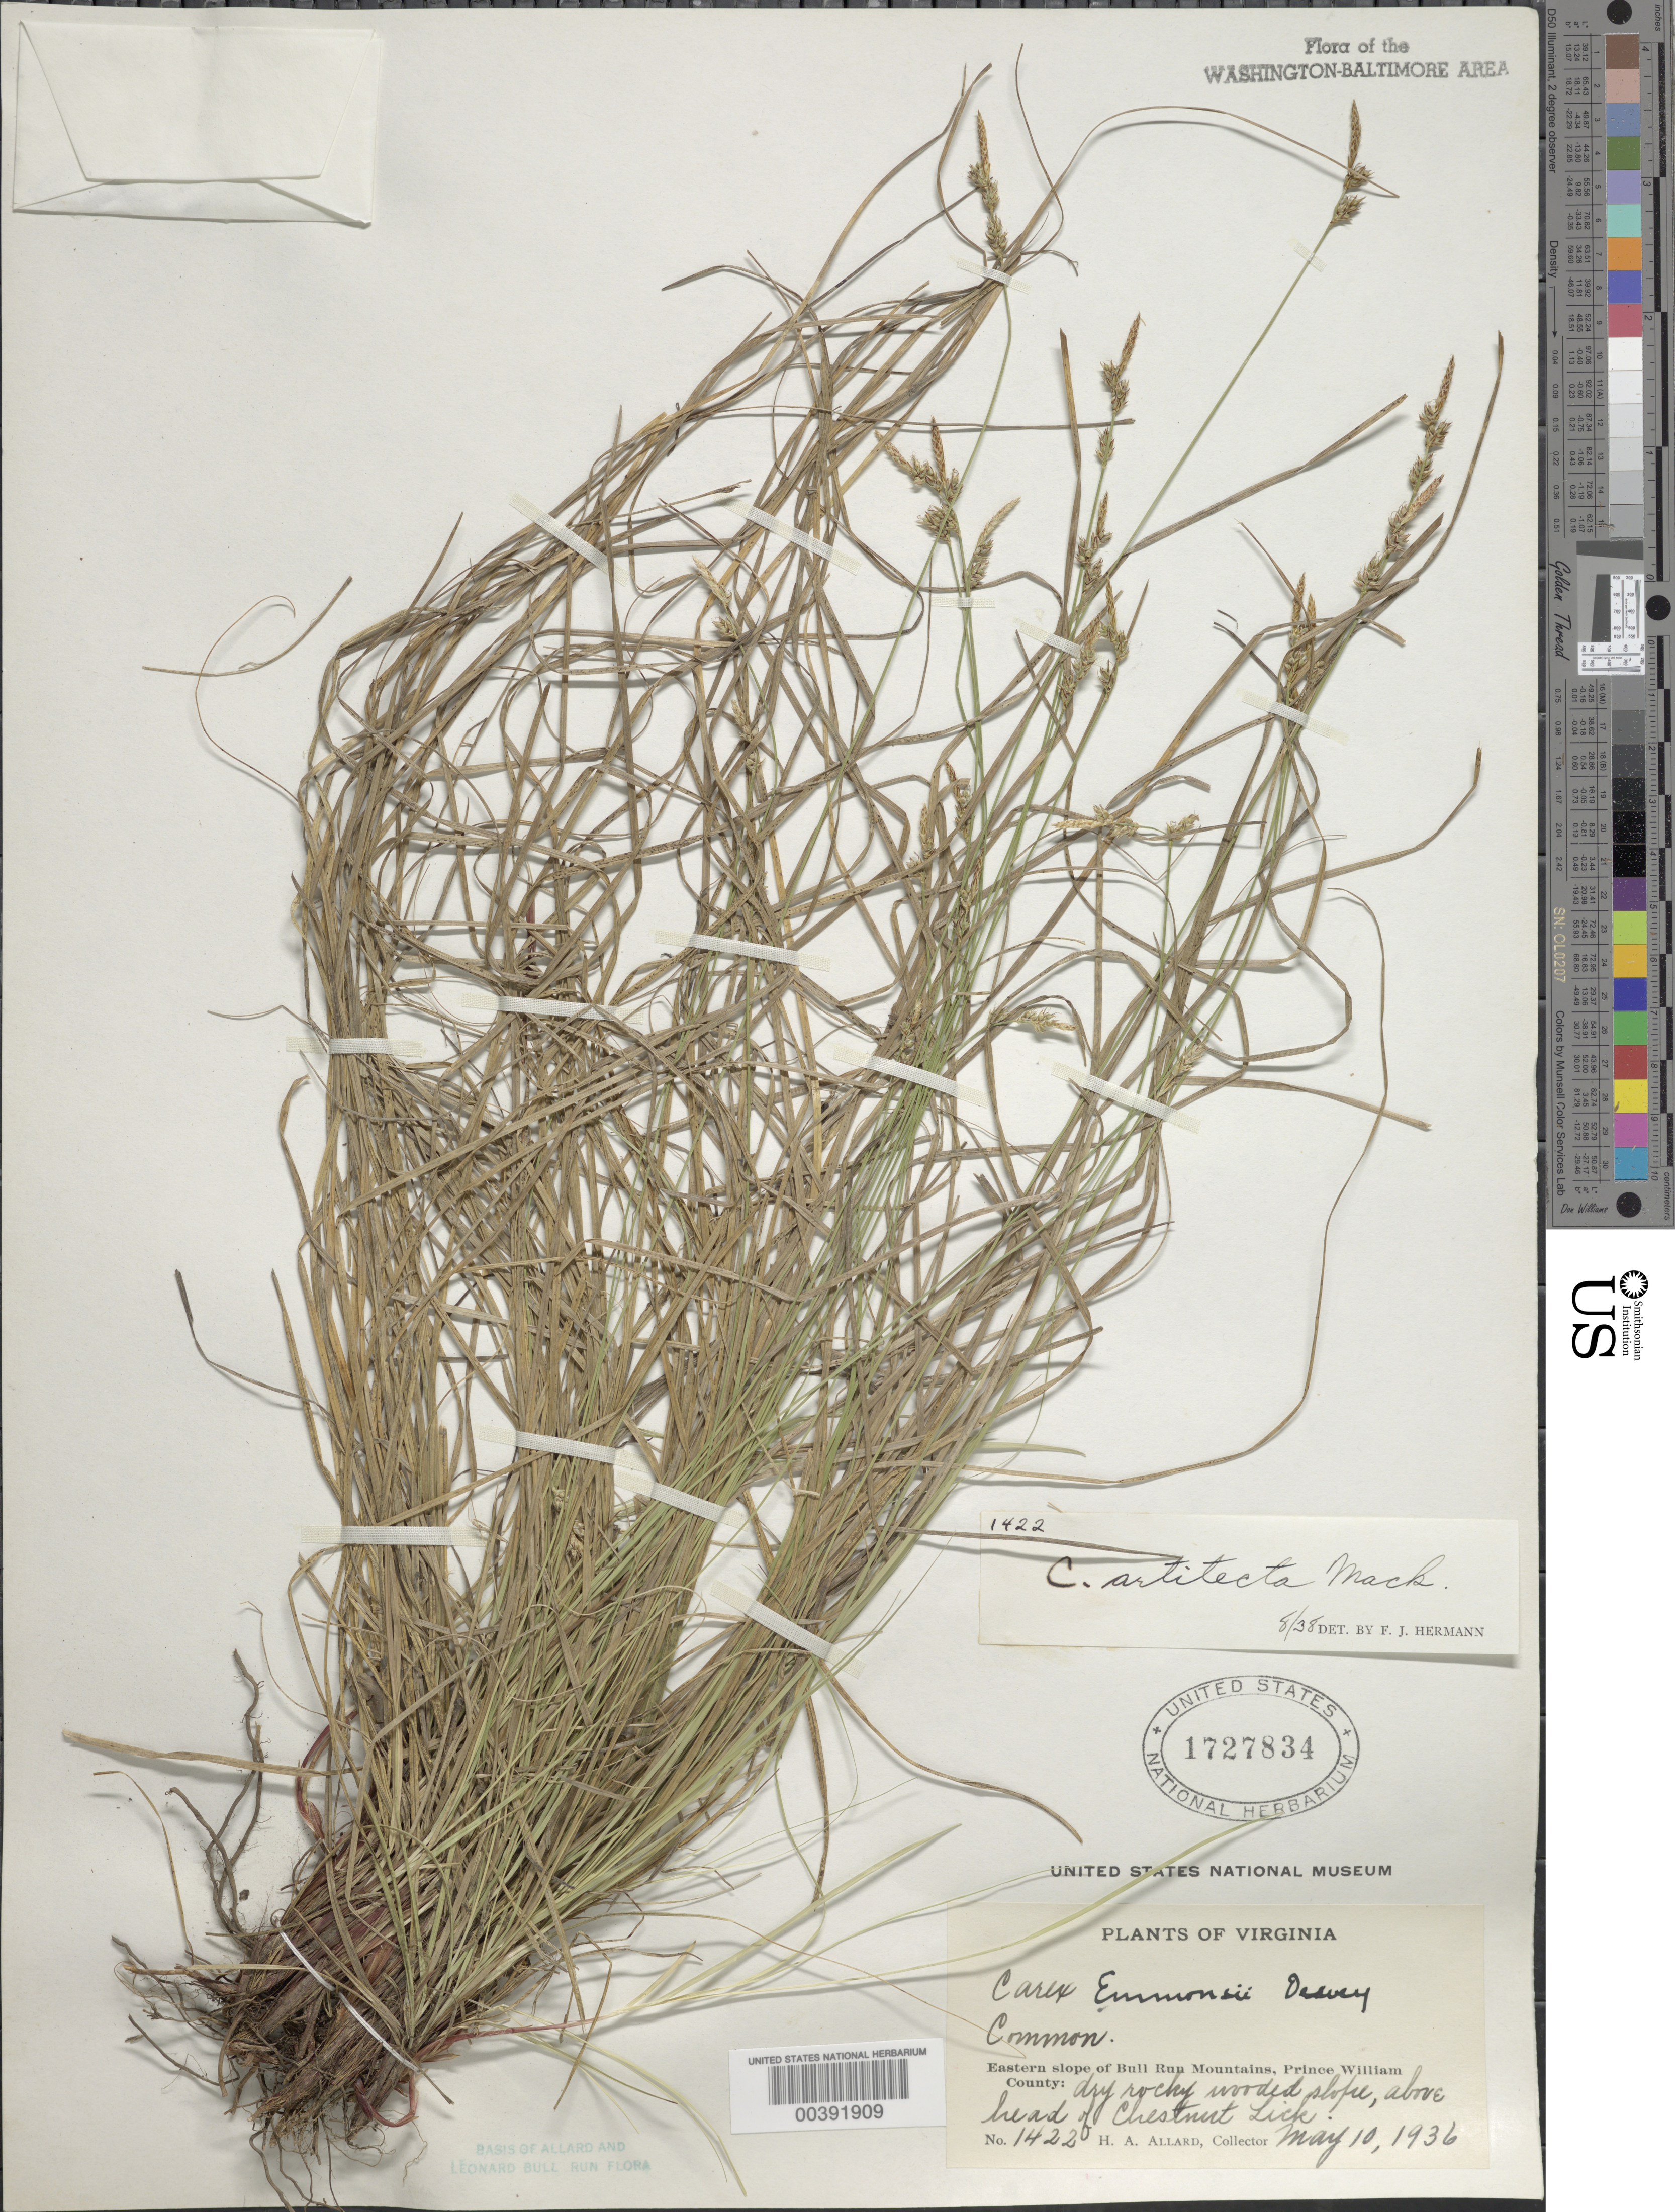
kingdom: Plantae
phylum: Tracheophyta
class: Liliopsida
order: Poales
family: Cyperaceae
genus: Carex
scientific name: Carex albicans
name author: Willd. ex Spreng.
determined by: Shetler, Stanwyn G., (US), NMNH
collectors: H. A. Allard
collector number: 1422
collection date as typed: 10 May 1936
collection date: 1936-05-10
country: United States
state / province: Virginia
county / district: Prince William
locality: Above Chestnut Lick Head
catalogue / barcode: US 1727834